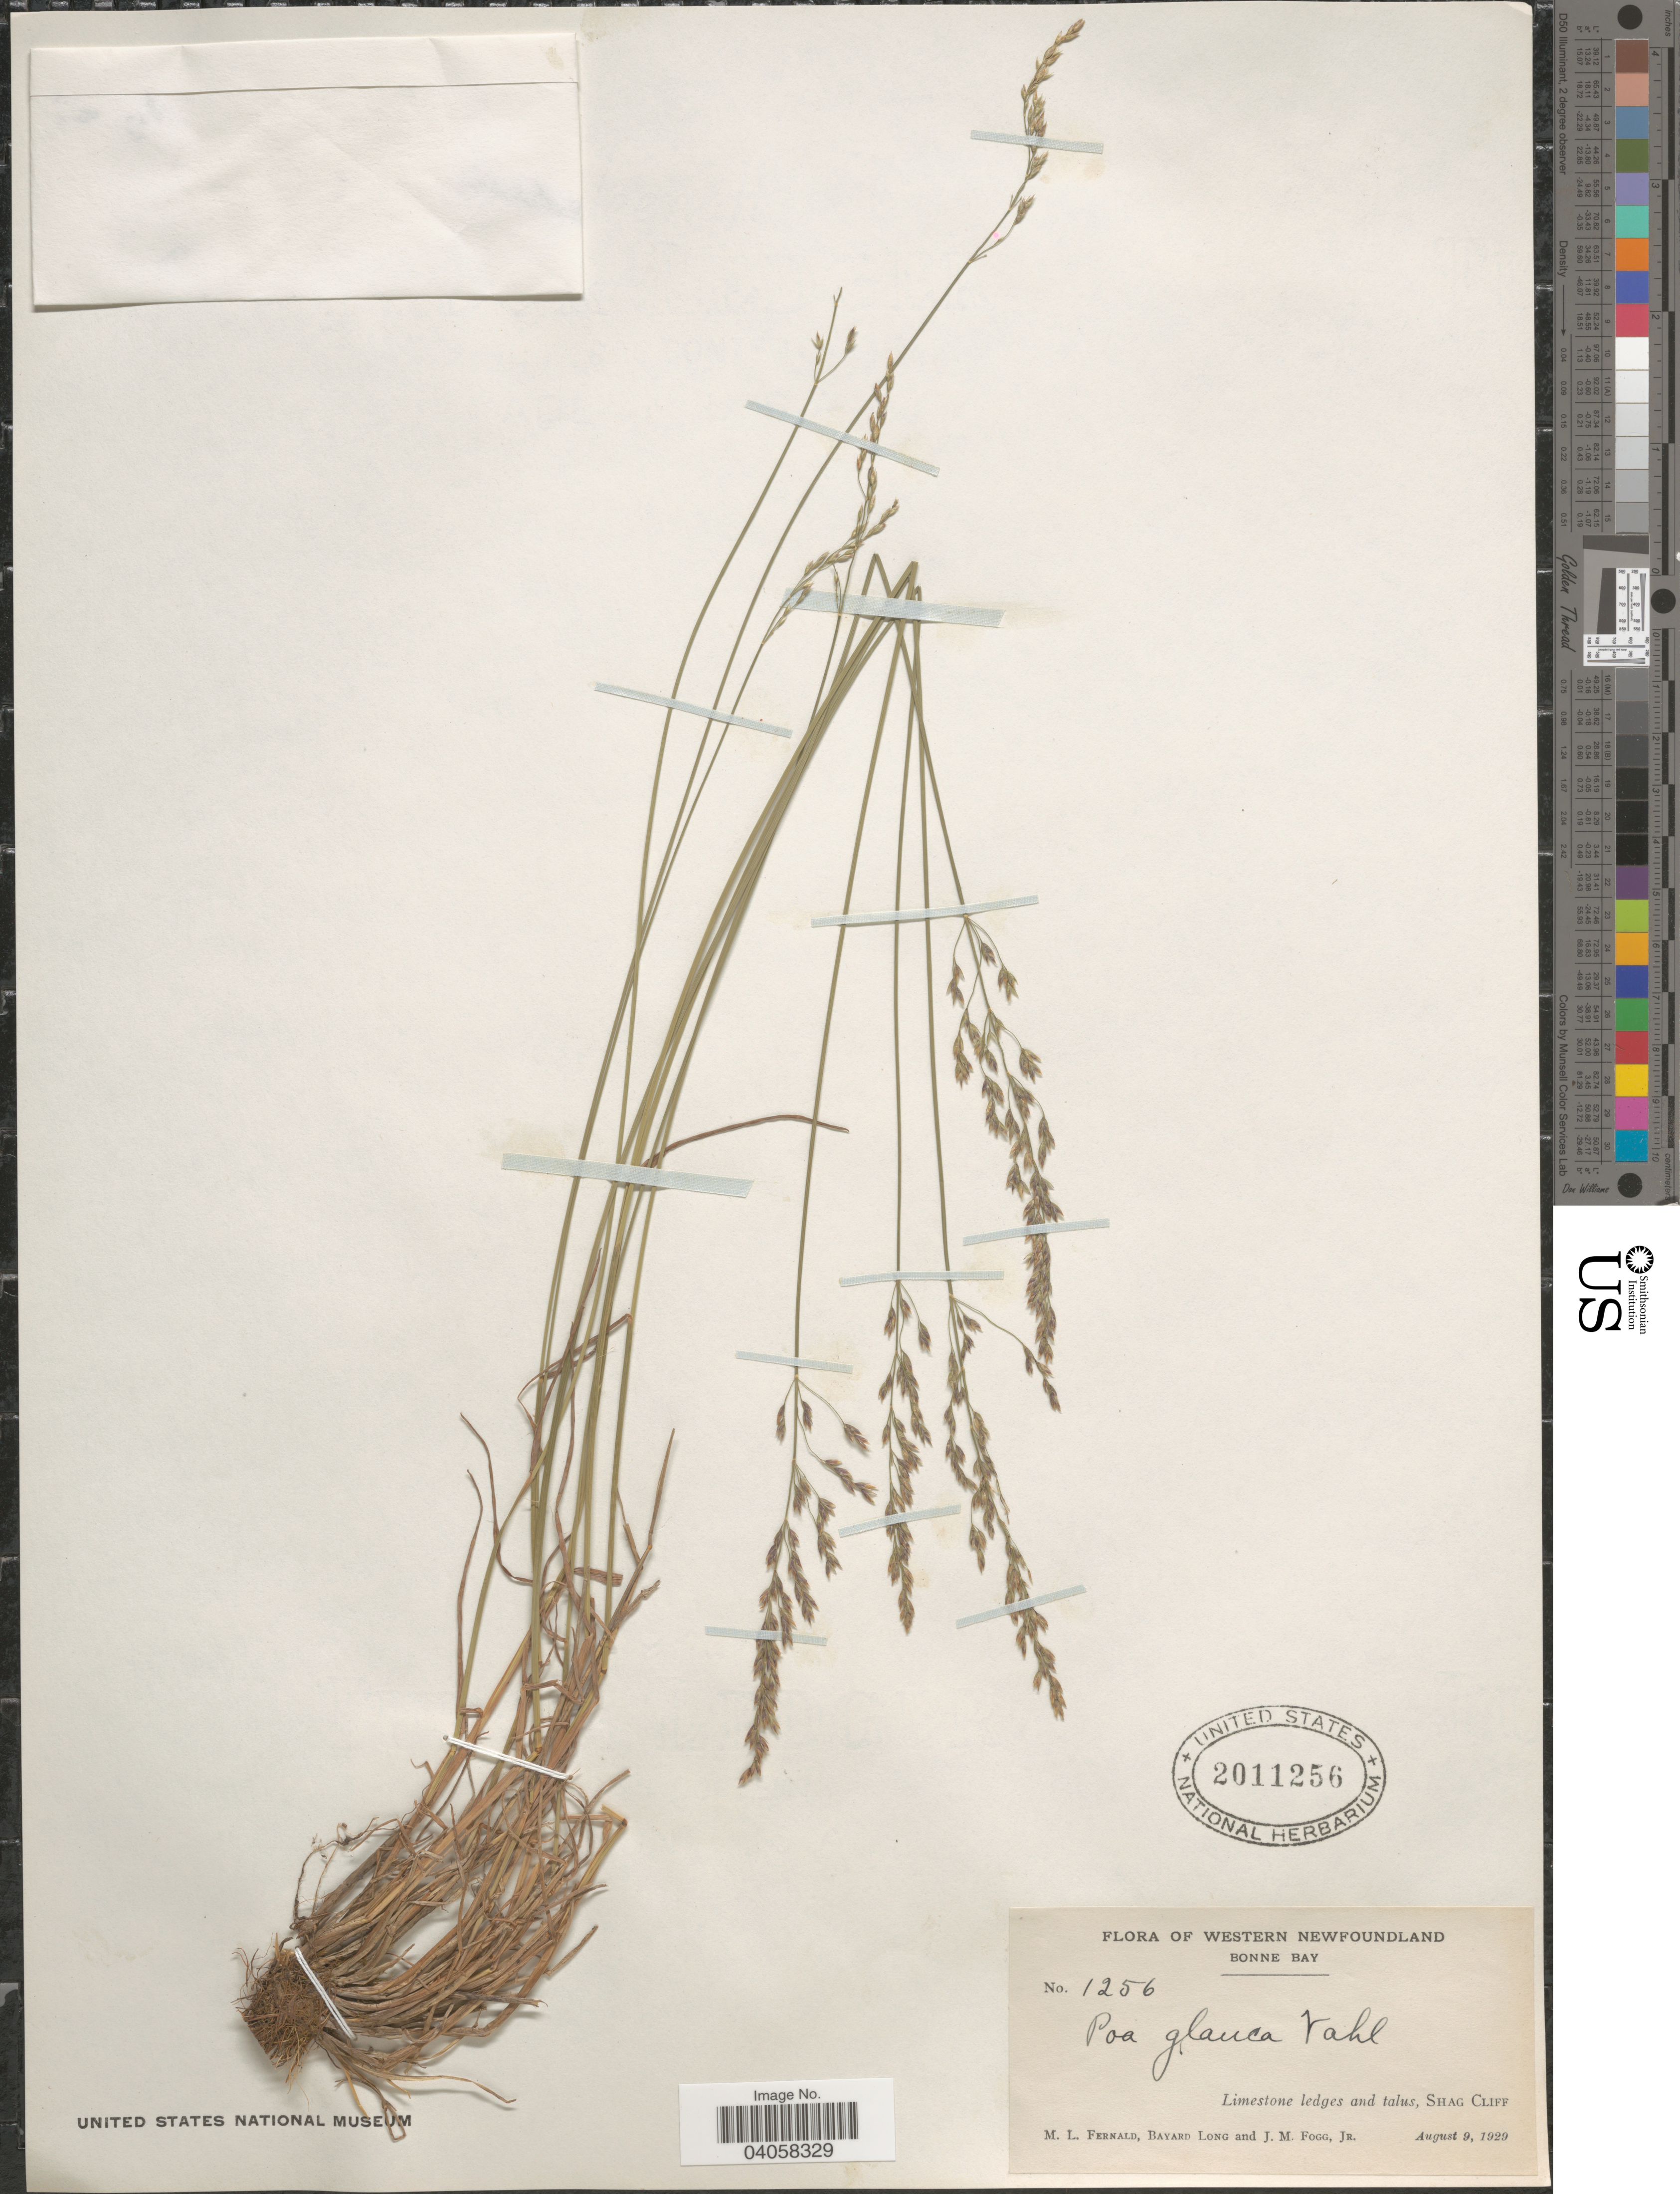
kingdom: Plantae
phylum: Tracheophyta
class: Liliopsida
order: Poales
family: Poaceae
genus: Poa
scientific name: Poa glauca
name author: Vahl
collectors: M. L. Fernald, B. Long & J. Fogg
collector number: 1256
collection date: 1929-08-09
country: Canada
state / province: Newfoundland and Labrador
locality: Western Newfoundland. Bonne Bay. Limestone ledge and talus, Shag Cliff.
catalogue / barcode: US 2011256